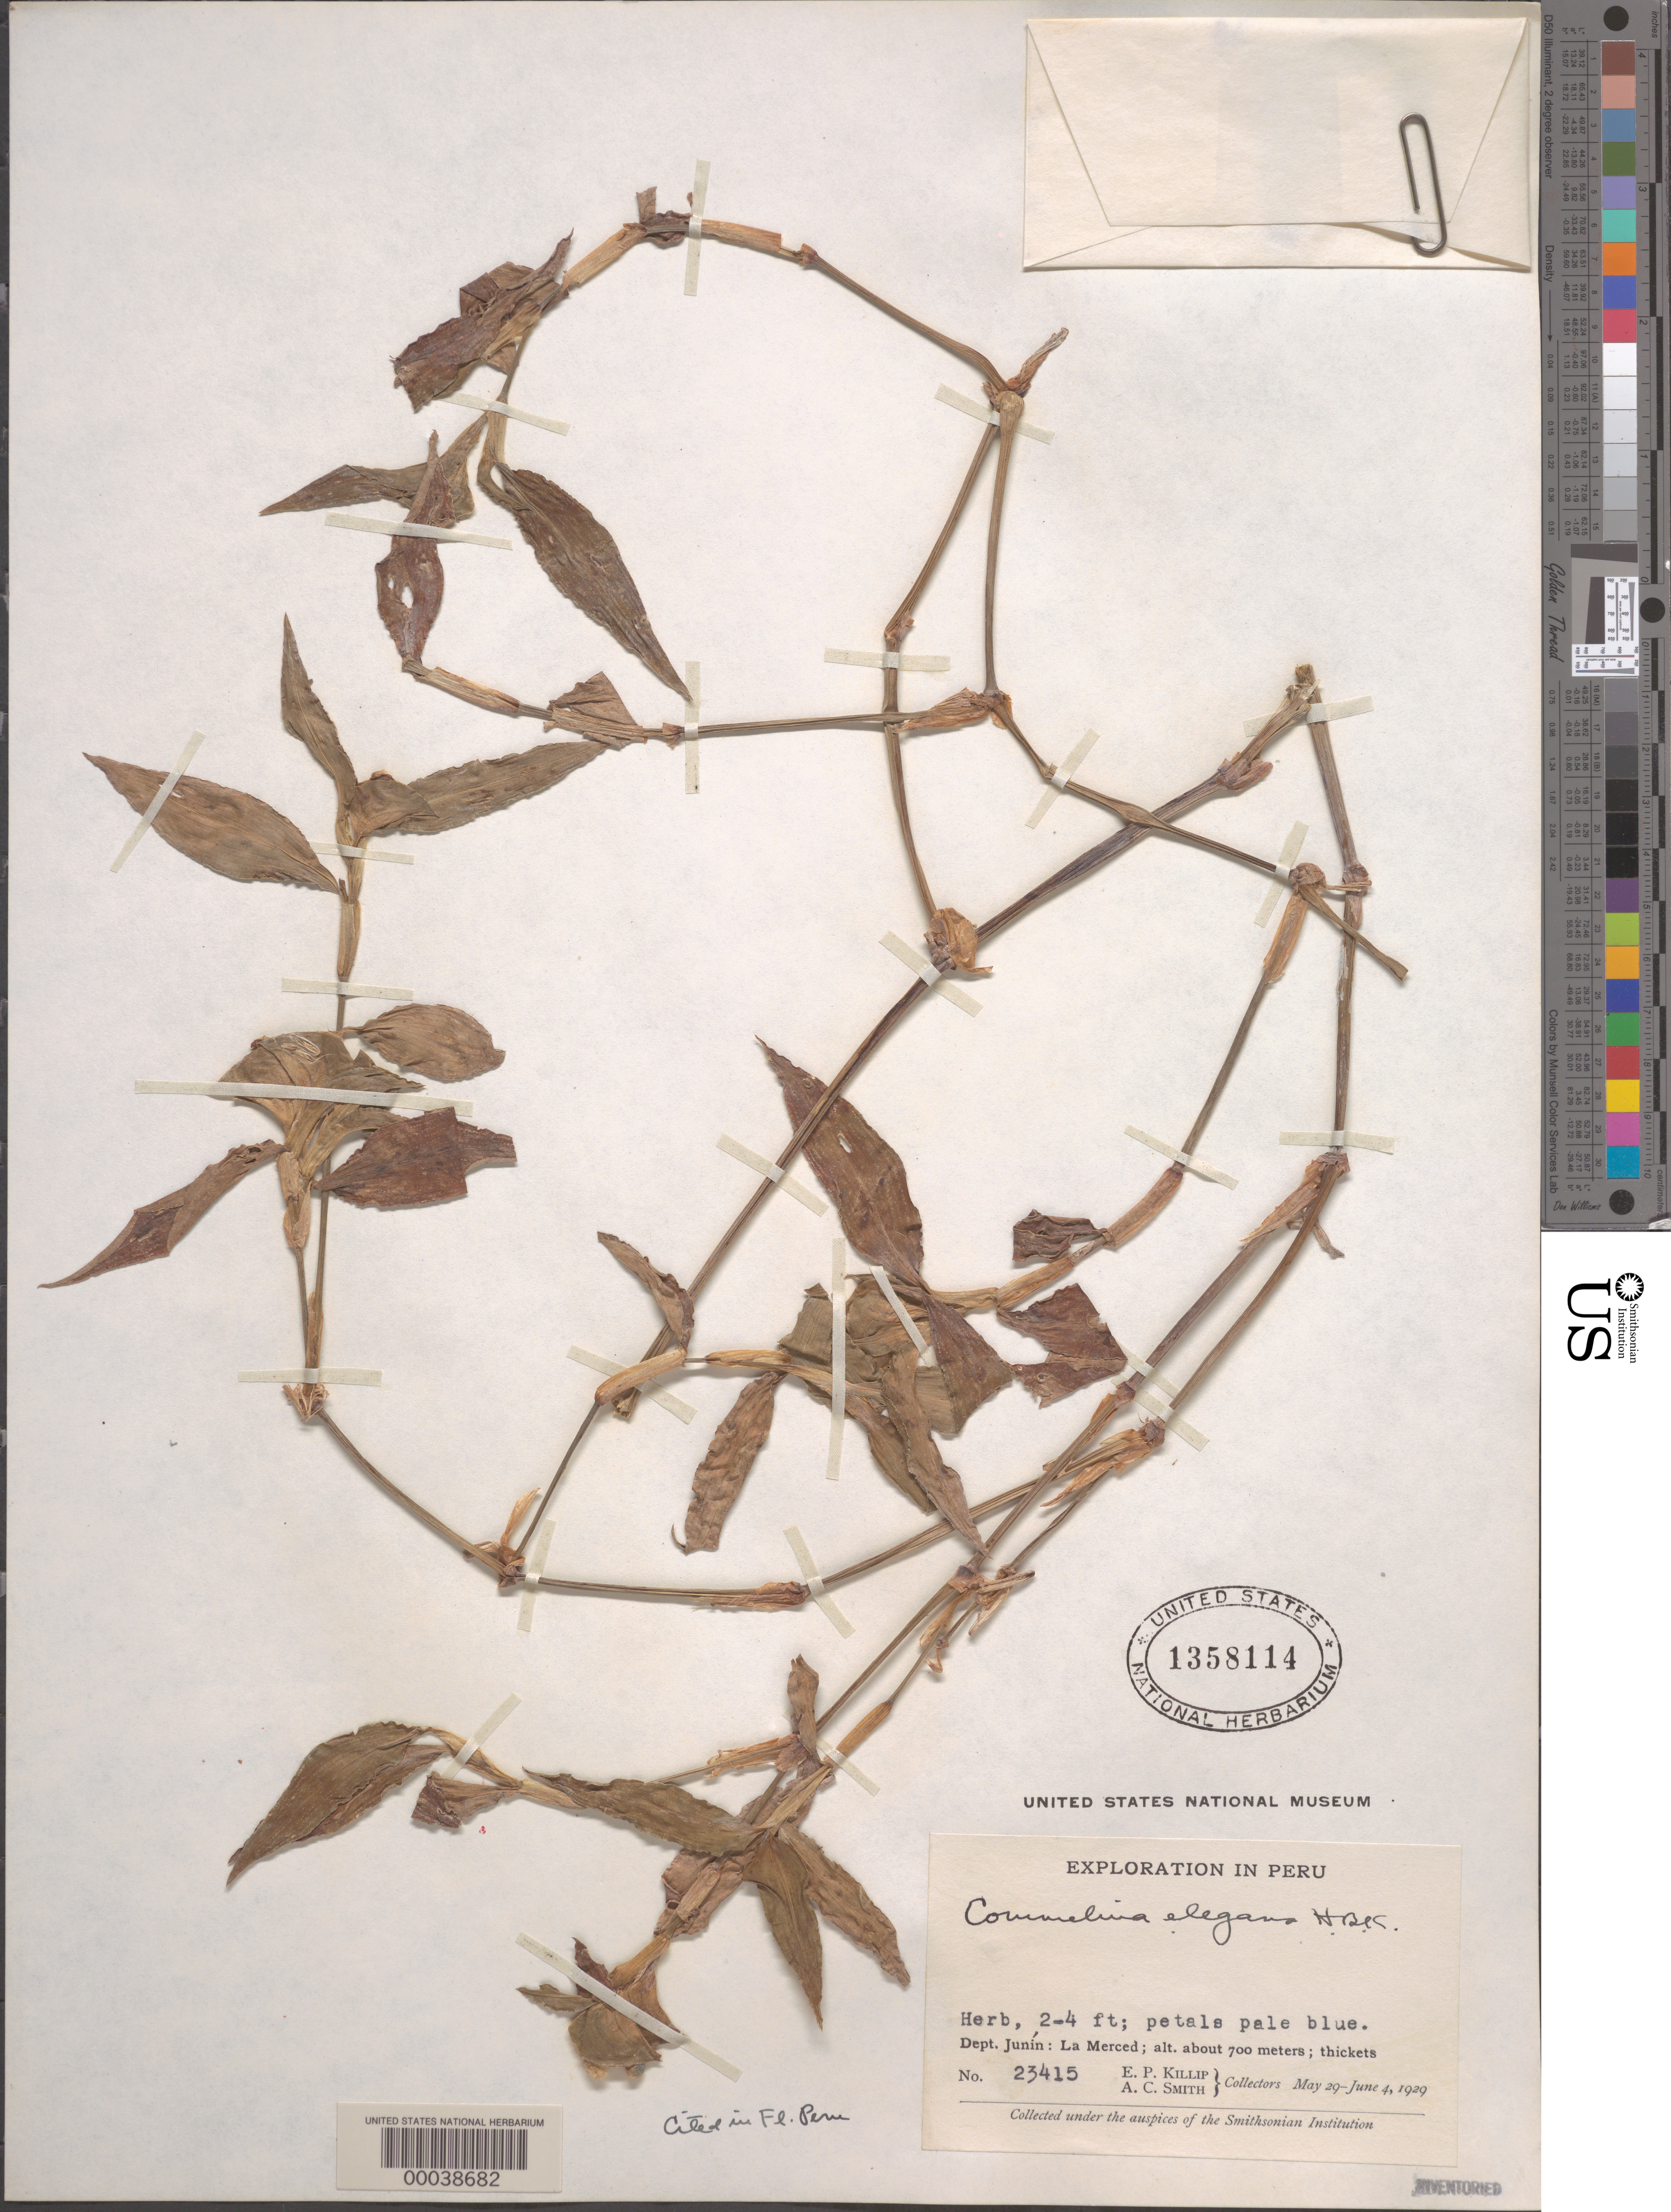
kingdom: Plantae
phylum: Tracheophyta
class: Liliopsida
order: Commelinales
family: Commelinaceae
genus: Commelina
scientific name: Commelina erecta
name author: L.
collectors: E. P. Killip & A. C. Smith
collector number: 23415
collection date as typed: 29 May 1929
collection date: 1929-05-29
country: Peru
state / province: Junín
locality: La merced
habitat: Thickets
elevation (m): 700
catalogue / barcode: US 1358114